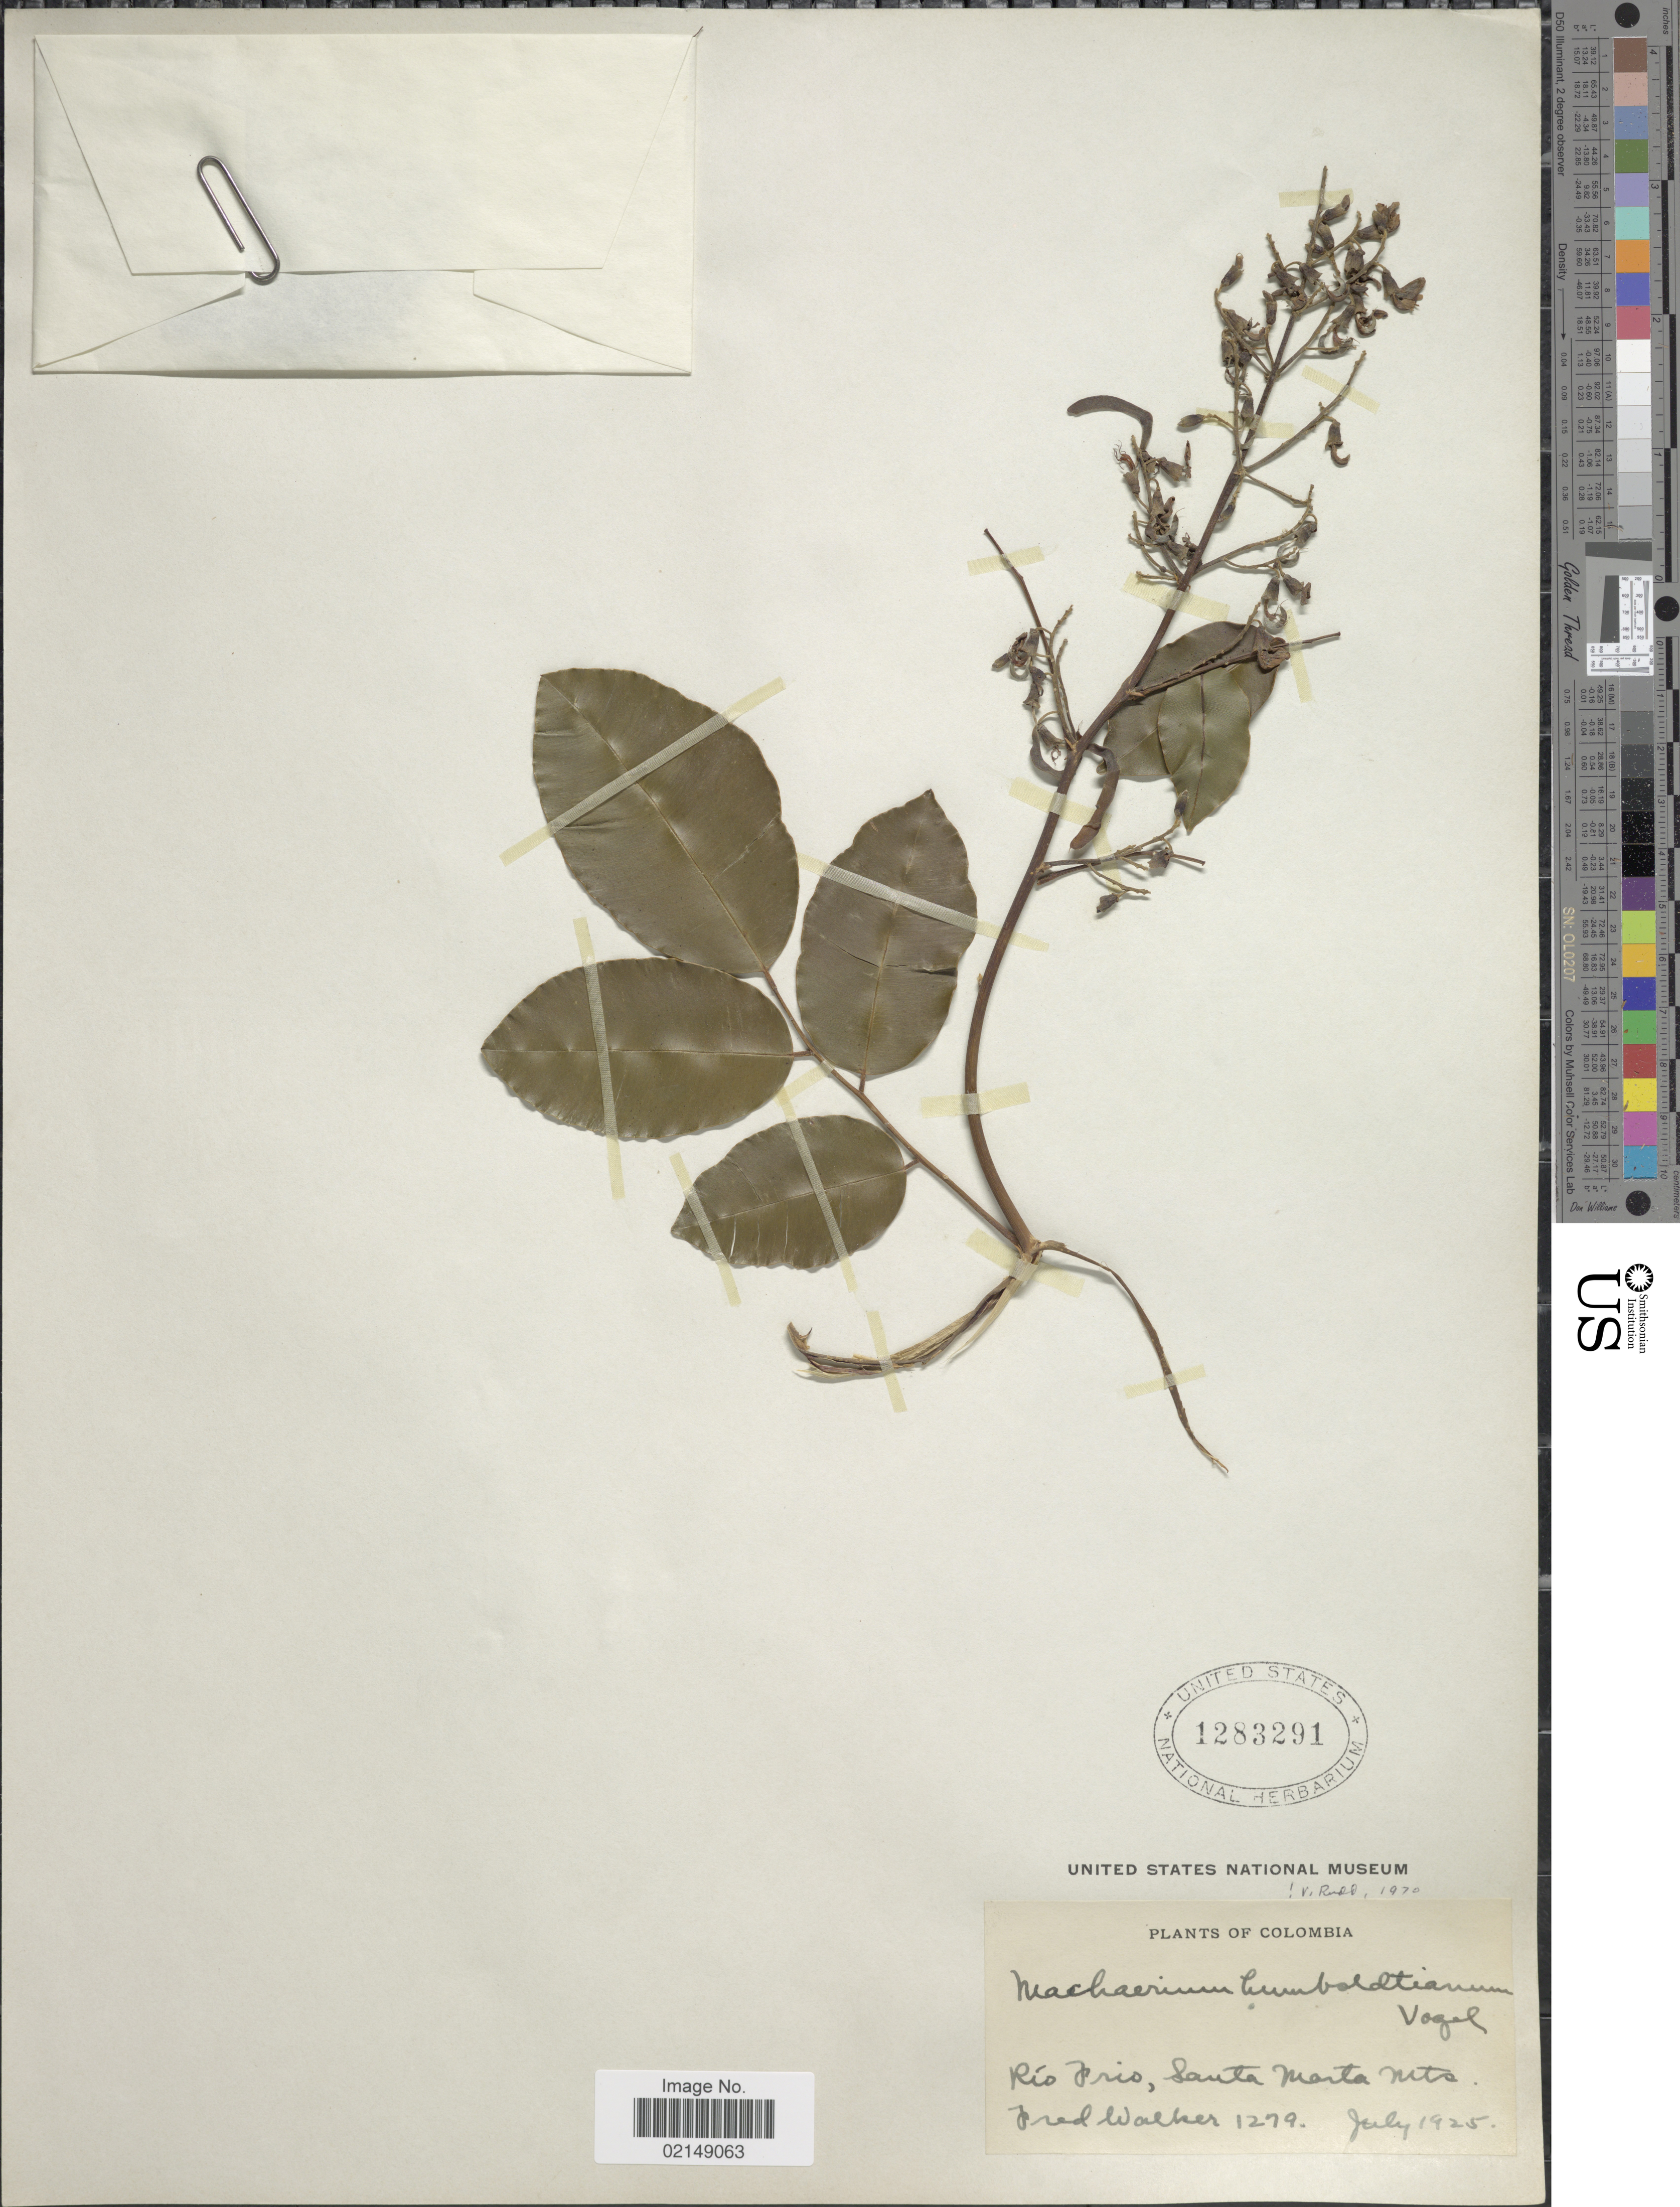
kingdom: Plantae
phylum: Tracheophyta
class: Magnoliopsida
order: Fabales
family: Fabaceae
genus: Machaerium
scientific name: Machaerium humboldtianum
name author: Vogel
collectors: F. Walker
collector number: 1279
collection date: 1925-07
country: Colombia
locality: Rio Frio, Santa Marta Mts.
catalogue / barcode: US 1283291